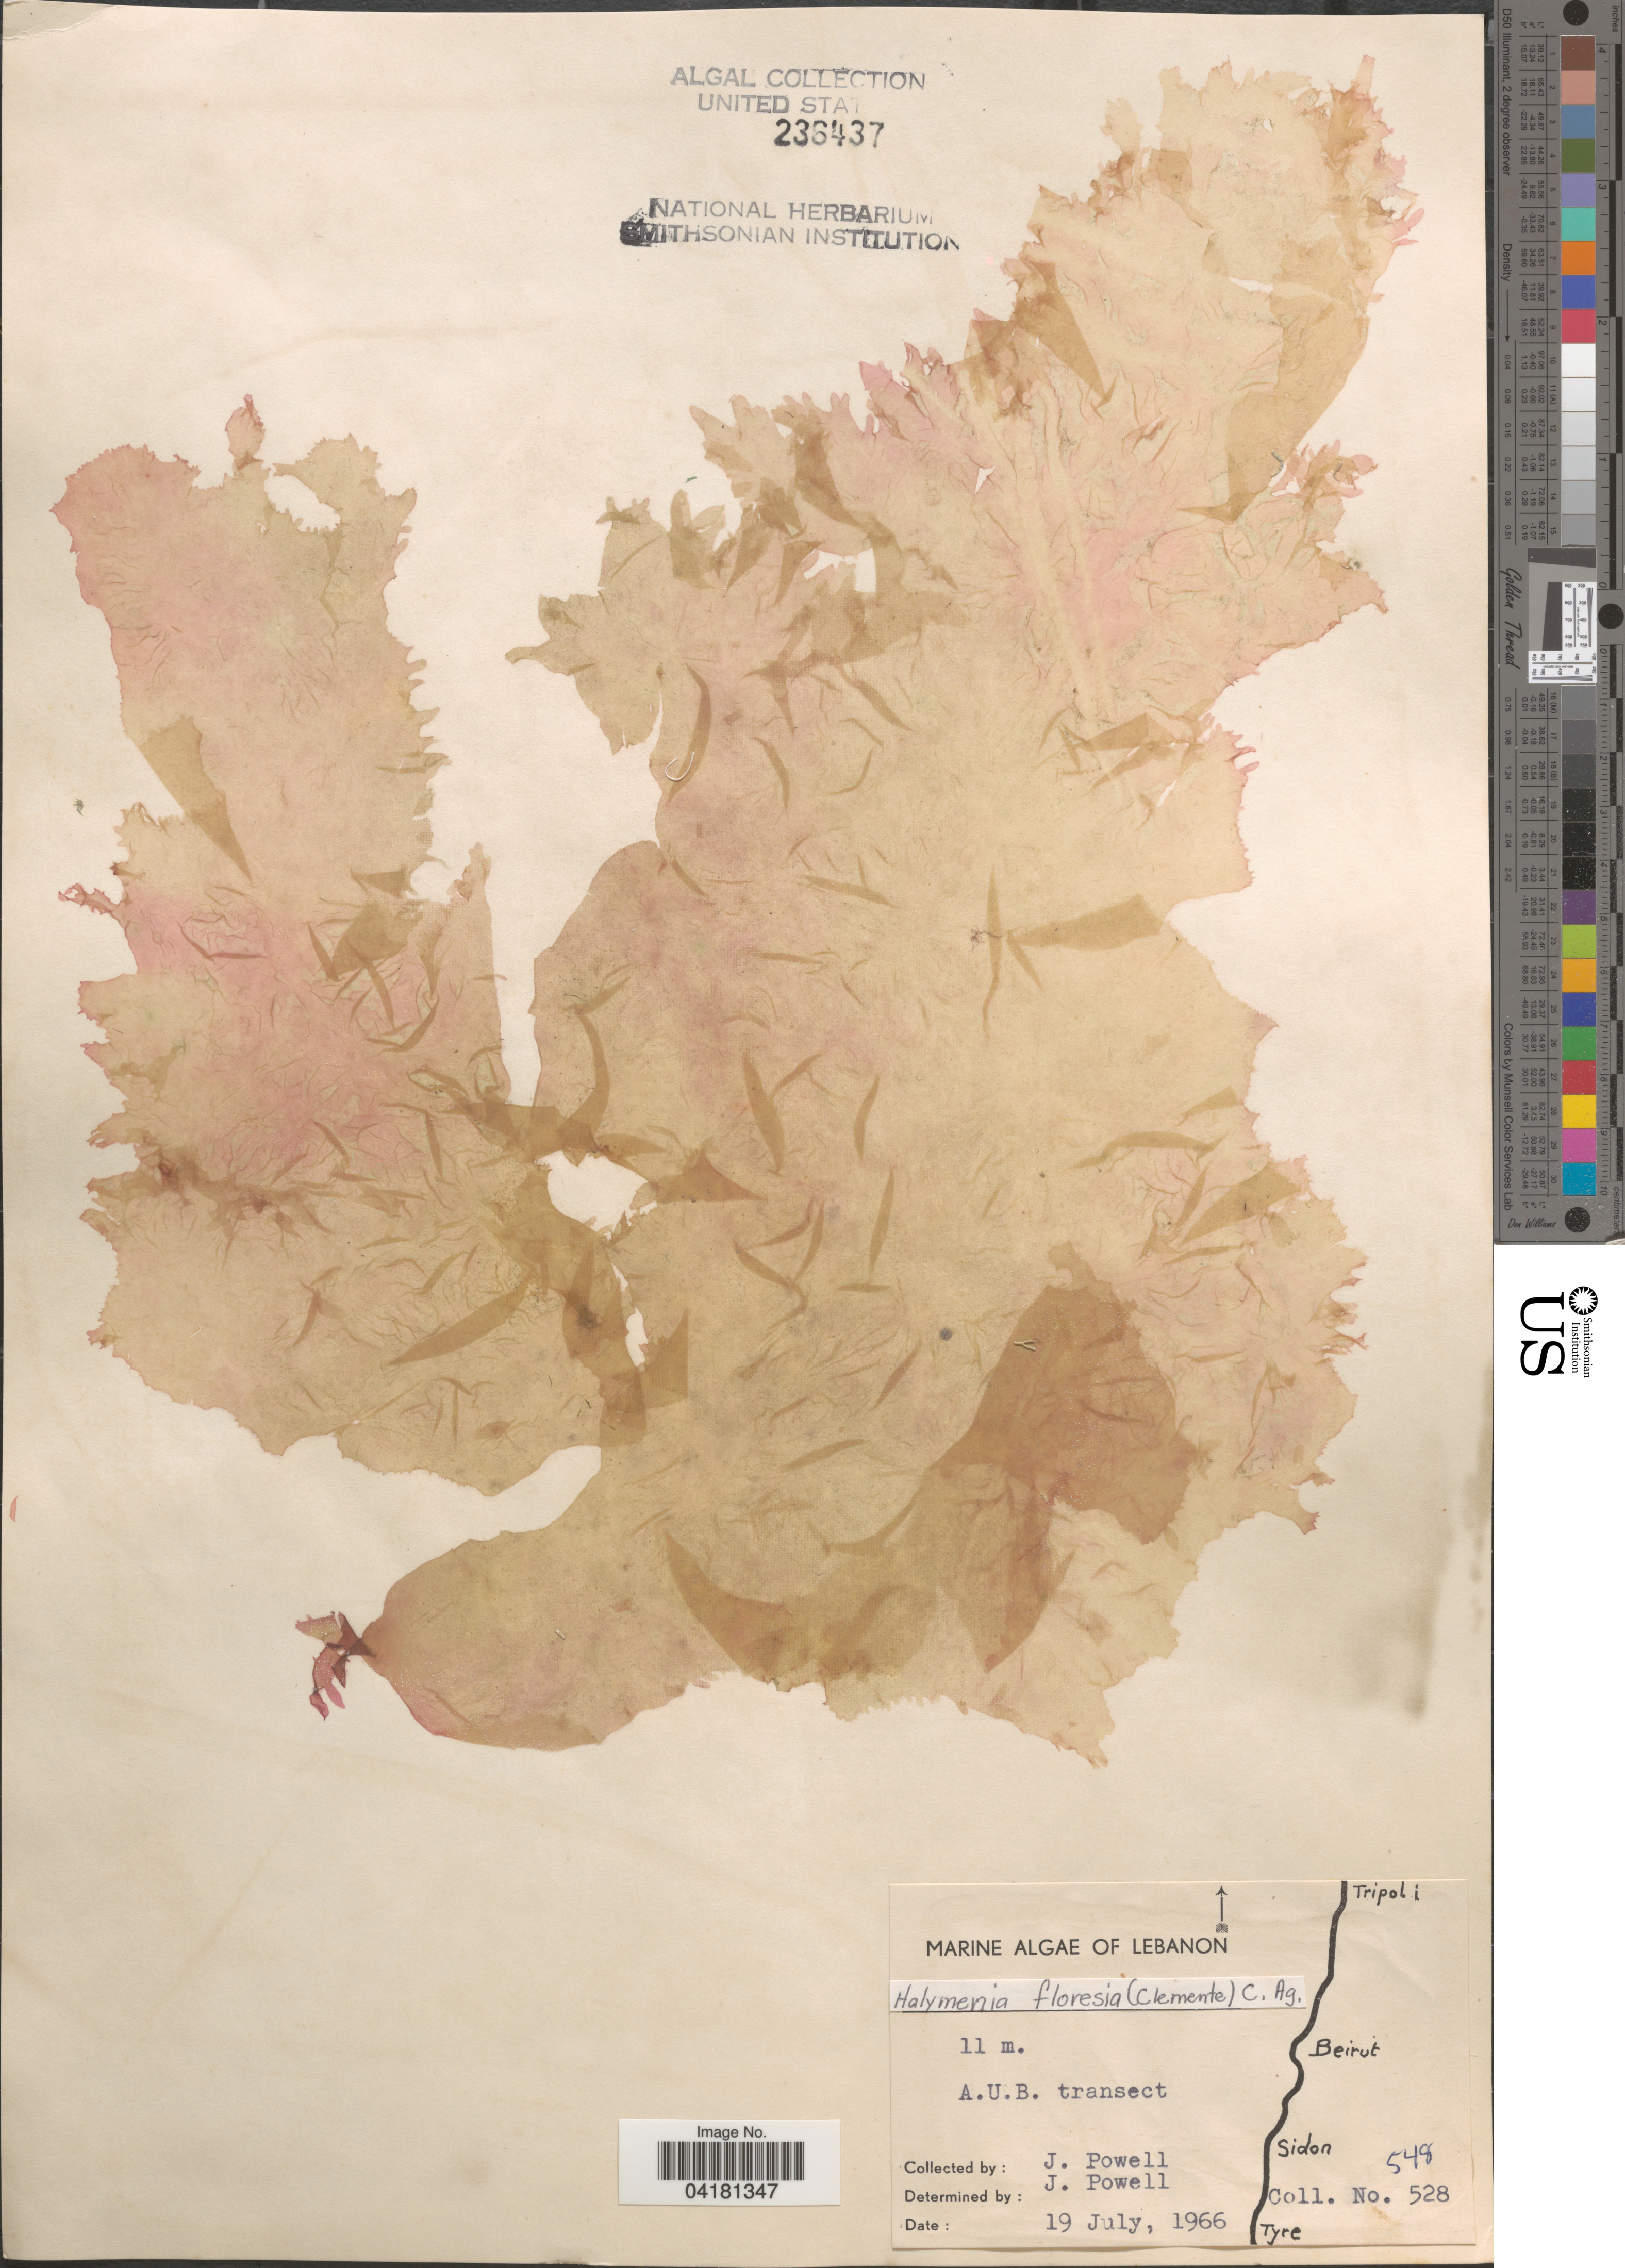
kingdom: Plantae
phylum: Rhodophyta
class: Florideophyceae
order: Halymeniales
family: Halymeniaceae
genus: Halymenia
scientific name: Halymenia floresii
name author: (Clemente) C. Agardh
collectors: J. Powell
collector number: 528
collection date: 1966-07-19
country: Lebanon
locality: A.U.B. transect.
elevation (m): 11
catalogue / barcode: US 236437